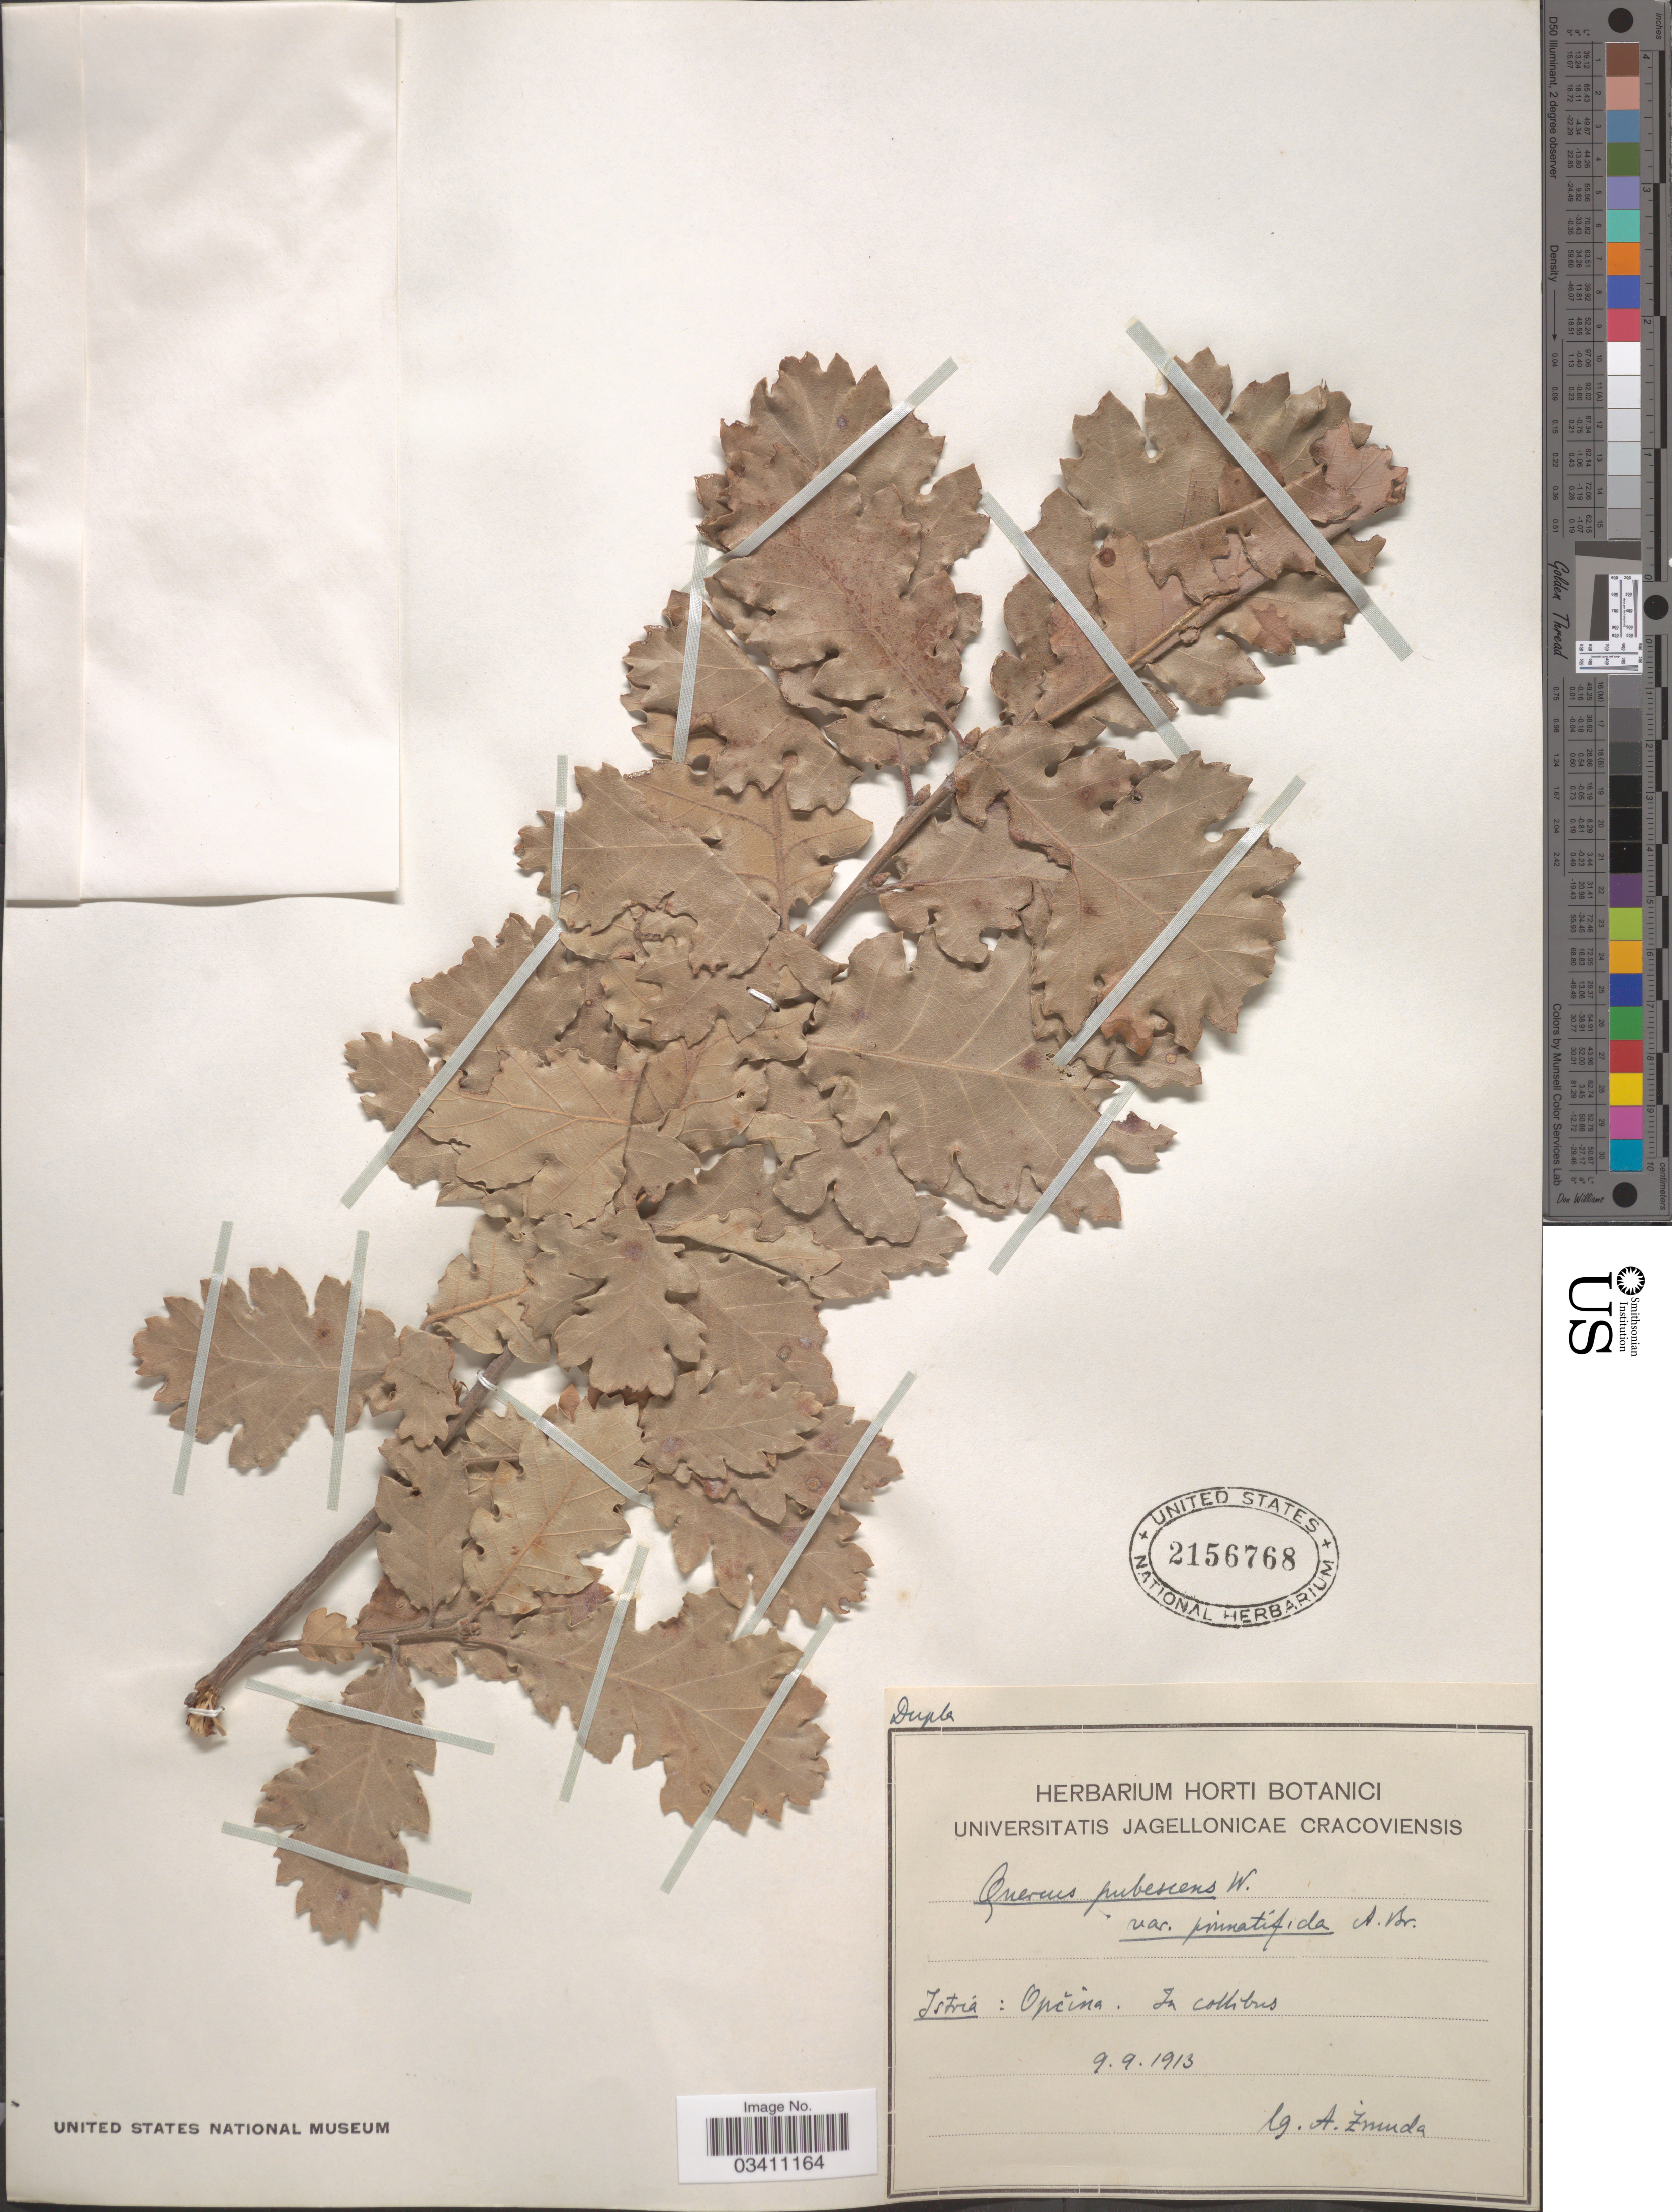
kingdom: Plantae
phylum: Tracheophyta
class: Magnoliopsida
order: Fagales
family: Fagaceae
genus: Quercus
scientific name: Quercus pubescens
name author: Willd.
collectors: A. Zmuda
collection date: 1913-09-09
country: Croatia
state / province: Istria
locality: Opčina.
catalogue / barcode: US 2156768